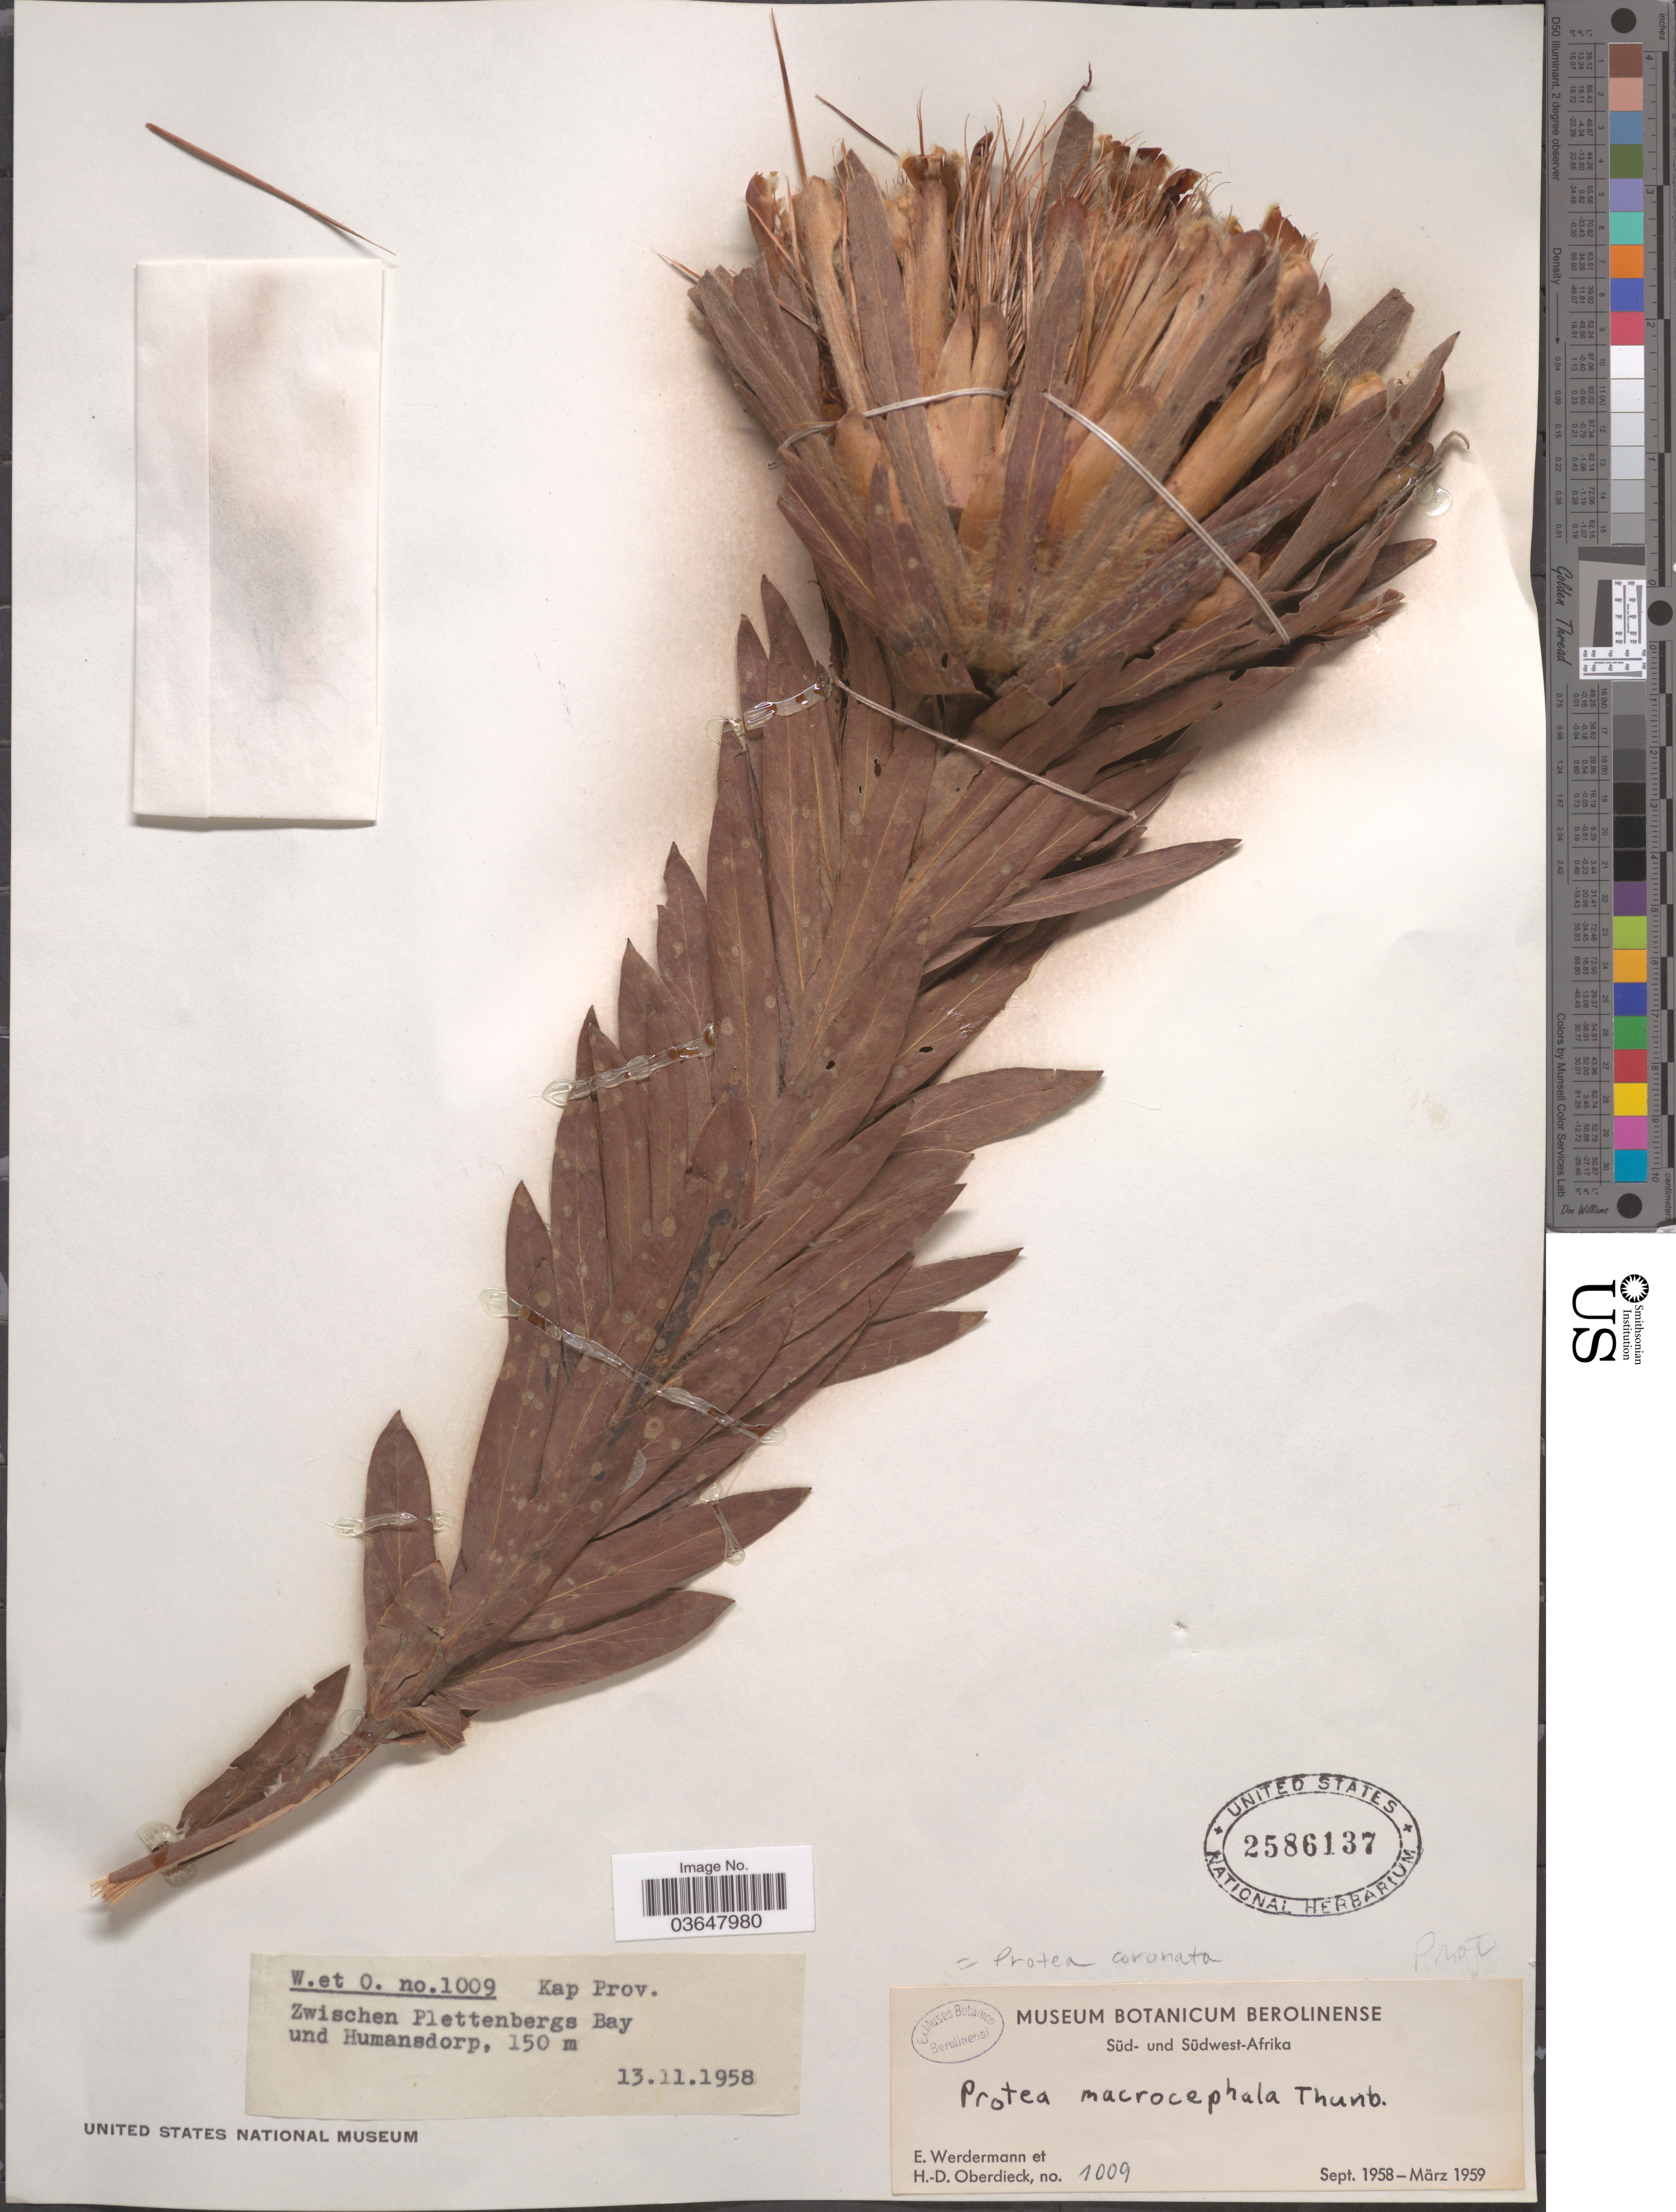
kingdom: Plantae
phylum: Tracheophyta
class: Magnoliopsida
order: Proteales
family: Proteaceae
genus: Protea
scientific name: Protea coronata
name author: Lam.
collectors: E. Werdermann & H. Oberdieck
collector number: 1009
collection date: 1958-11-13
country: South Africa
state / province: Eastern Cape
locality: Kap Prov. Zwischen Plettenbergs Bay und Humansdorp.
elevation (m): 150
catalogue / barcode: US 2586137